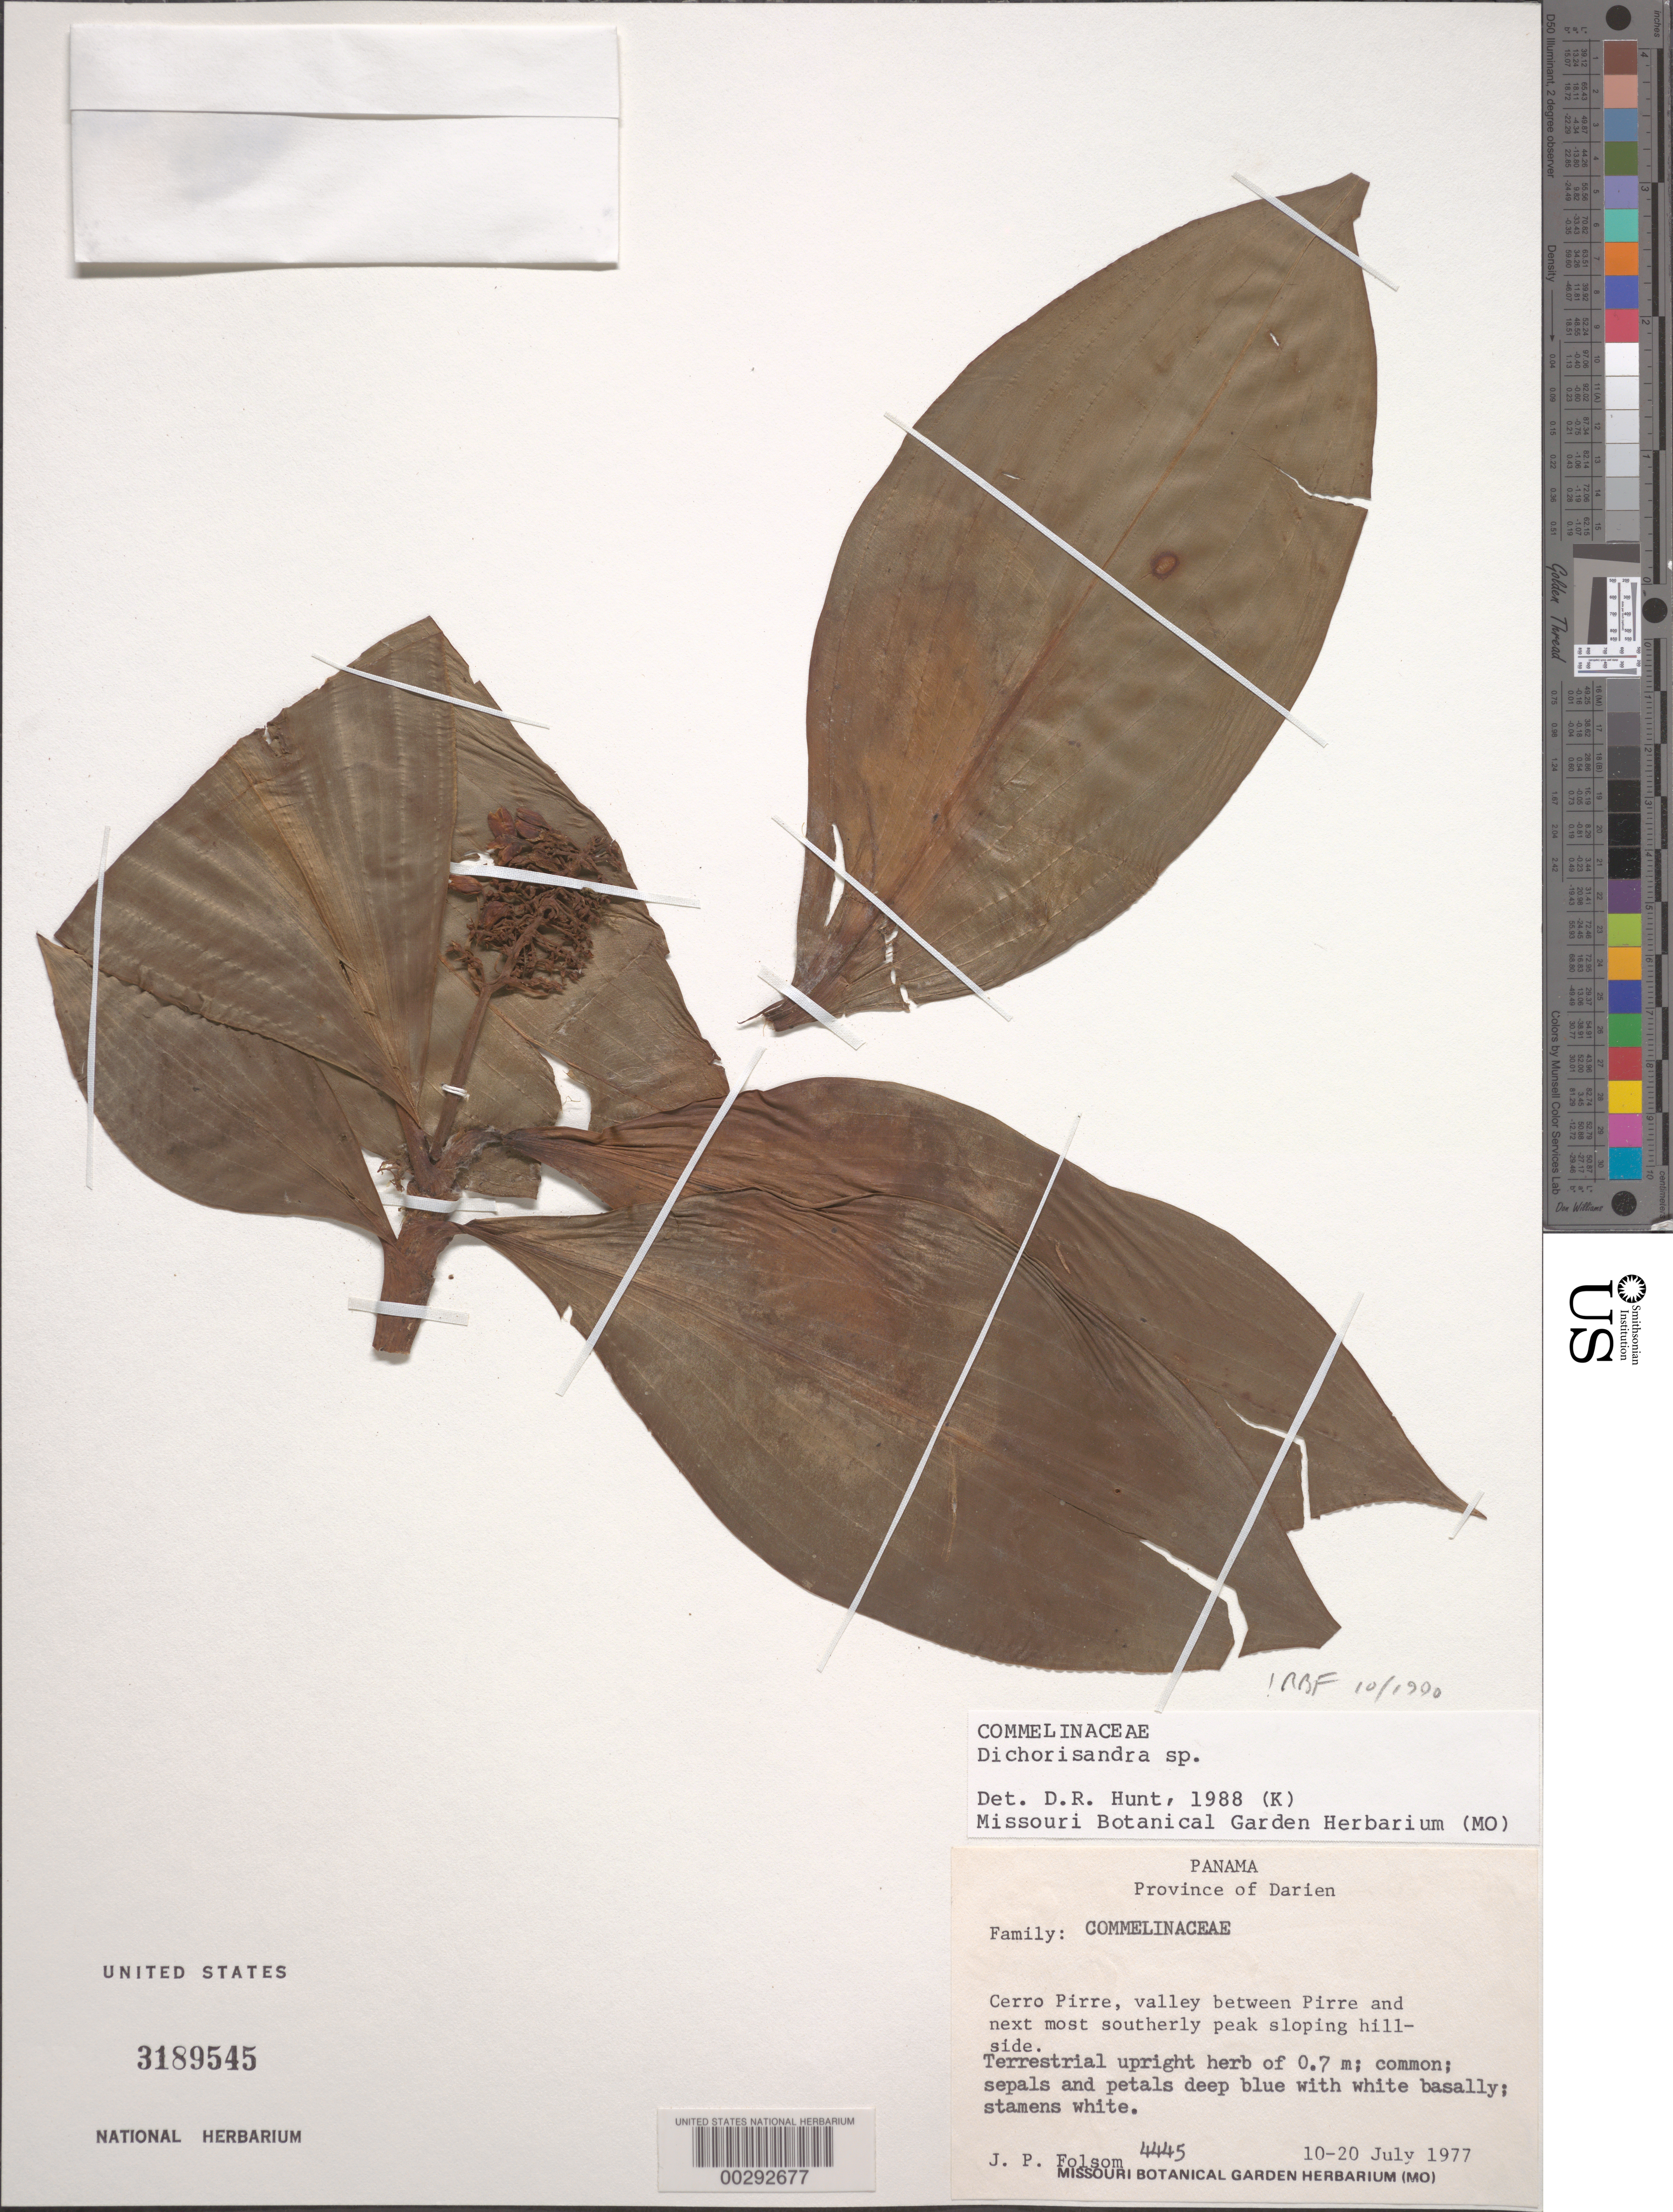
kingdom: Plantae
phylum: Tracheophyta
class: Liliopsida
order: Commelinales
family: Commelinaceae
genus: Dichorisandra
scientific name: Dichorisandra sp.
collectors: J. P. Folsom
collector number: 4445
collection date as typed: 10 Jul 1977 to 20 Jul 1977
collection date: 1977-07-10/1977-07-20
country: Panama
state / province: Darién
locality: Cerro Pirre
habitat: Valley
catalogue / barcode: US 3189545